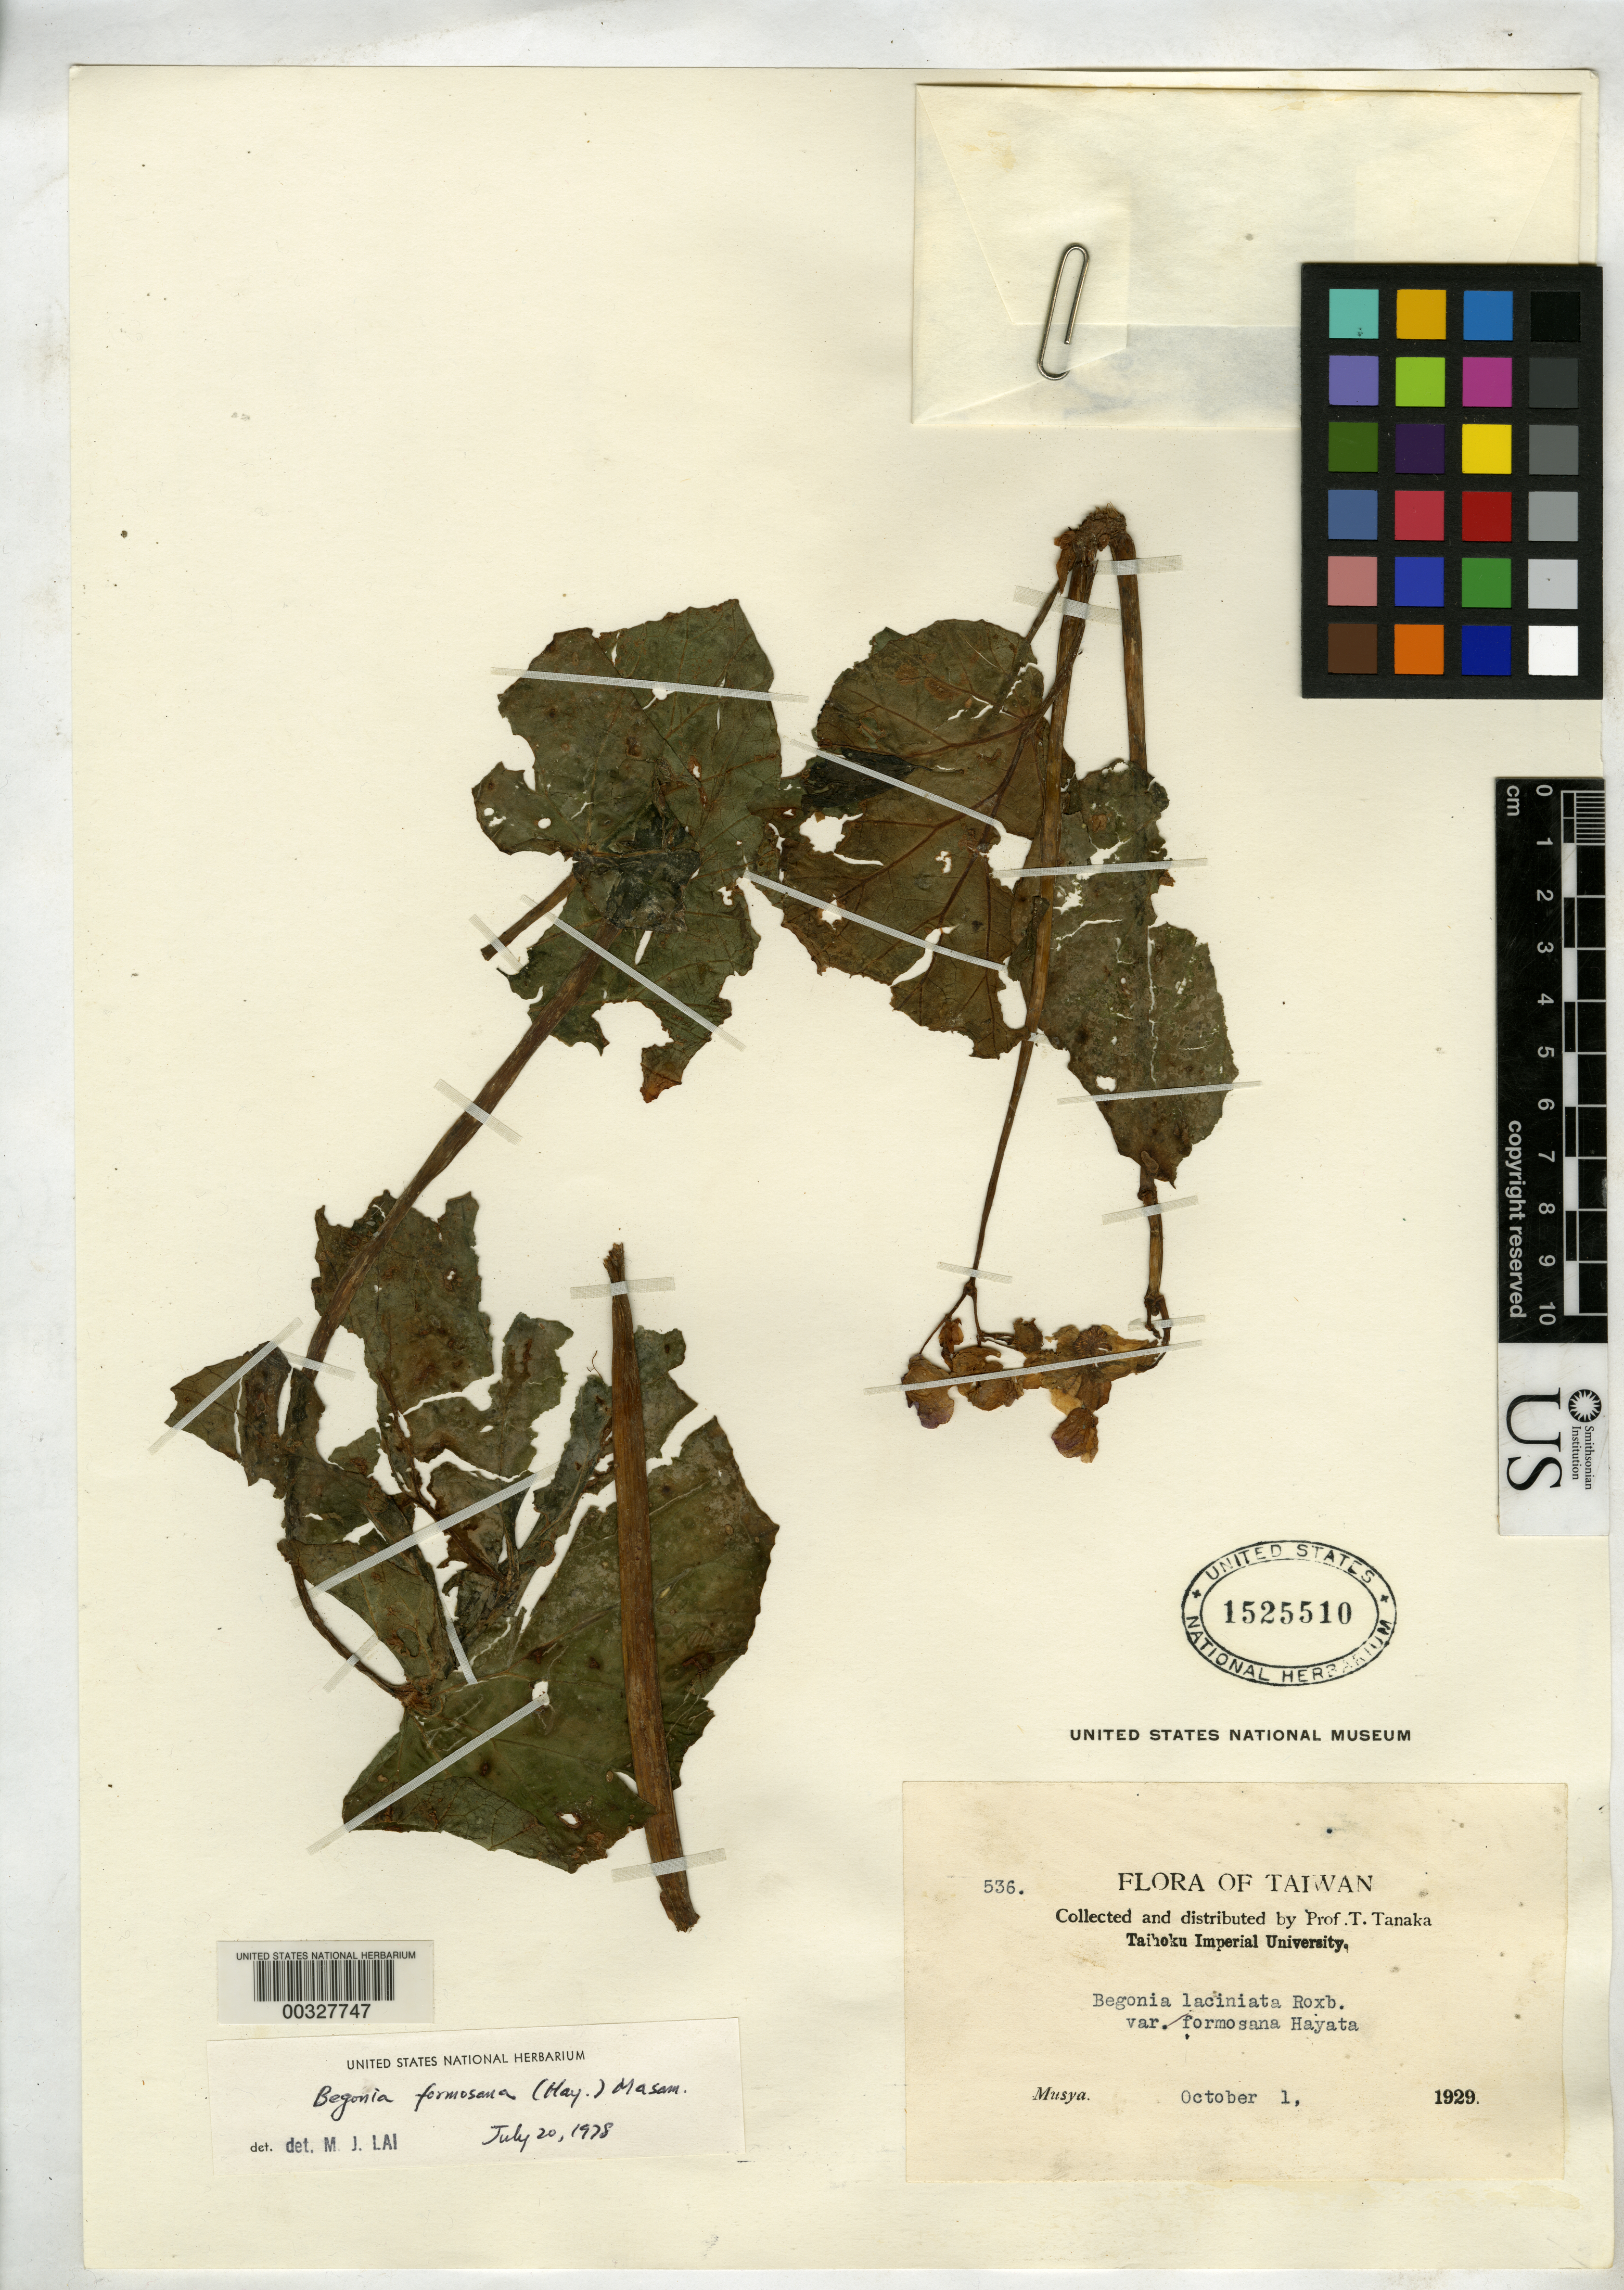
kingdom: Plantae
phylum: Tracheophyta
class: Magnoliopsida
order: Cucurbitales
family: Begoniaceae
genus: Begonia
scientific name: Begonia formosana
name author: (Hayata) Masam.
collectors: T. Tanaka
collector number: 536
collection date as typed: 01 Oct 1929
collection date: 1929-10-01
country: Taiwan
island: Taiwan [Formosa]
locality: Musya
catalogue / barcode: US 1525510